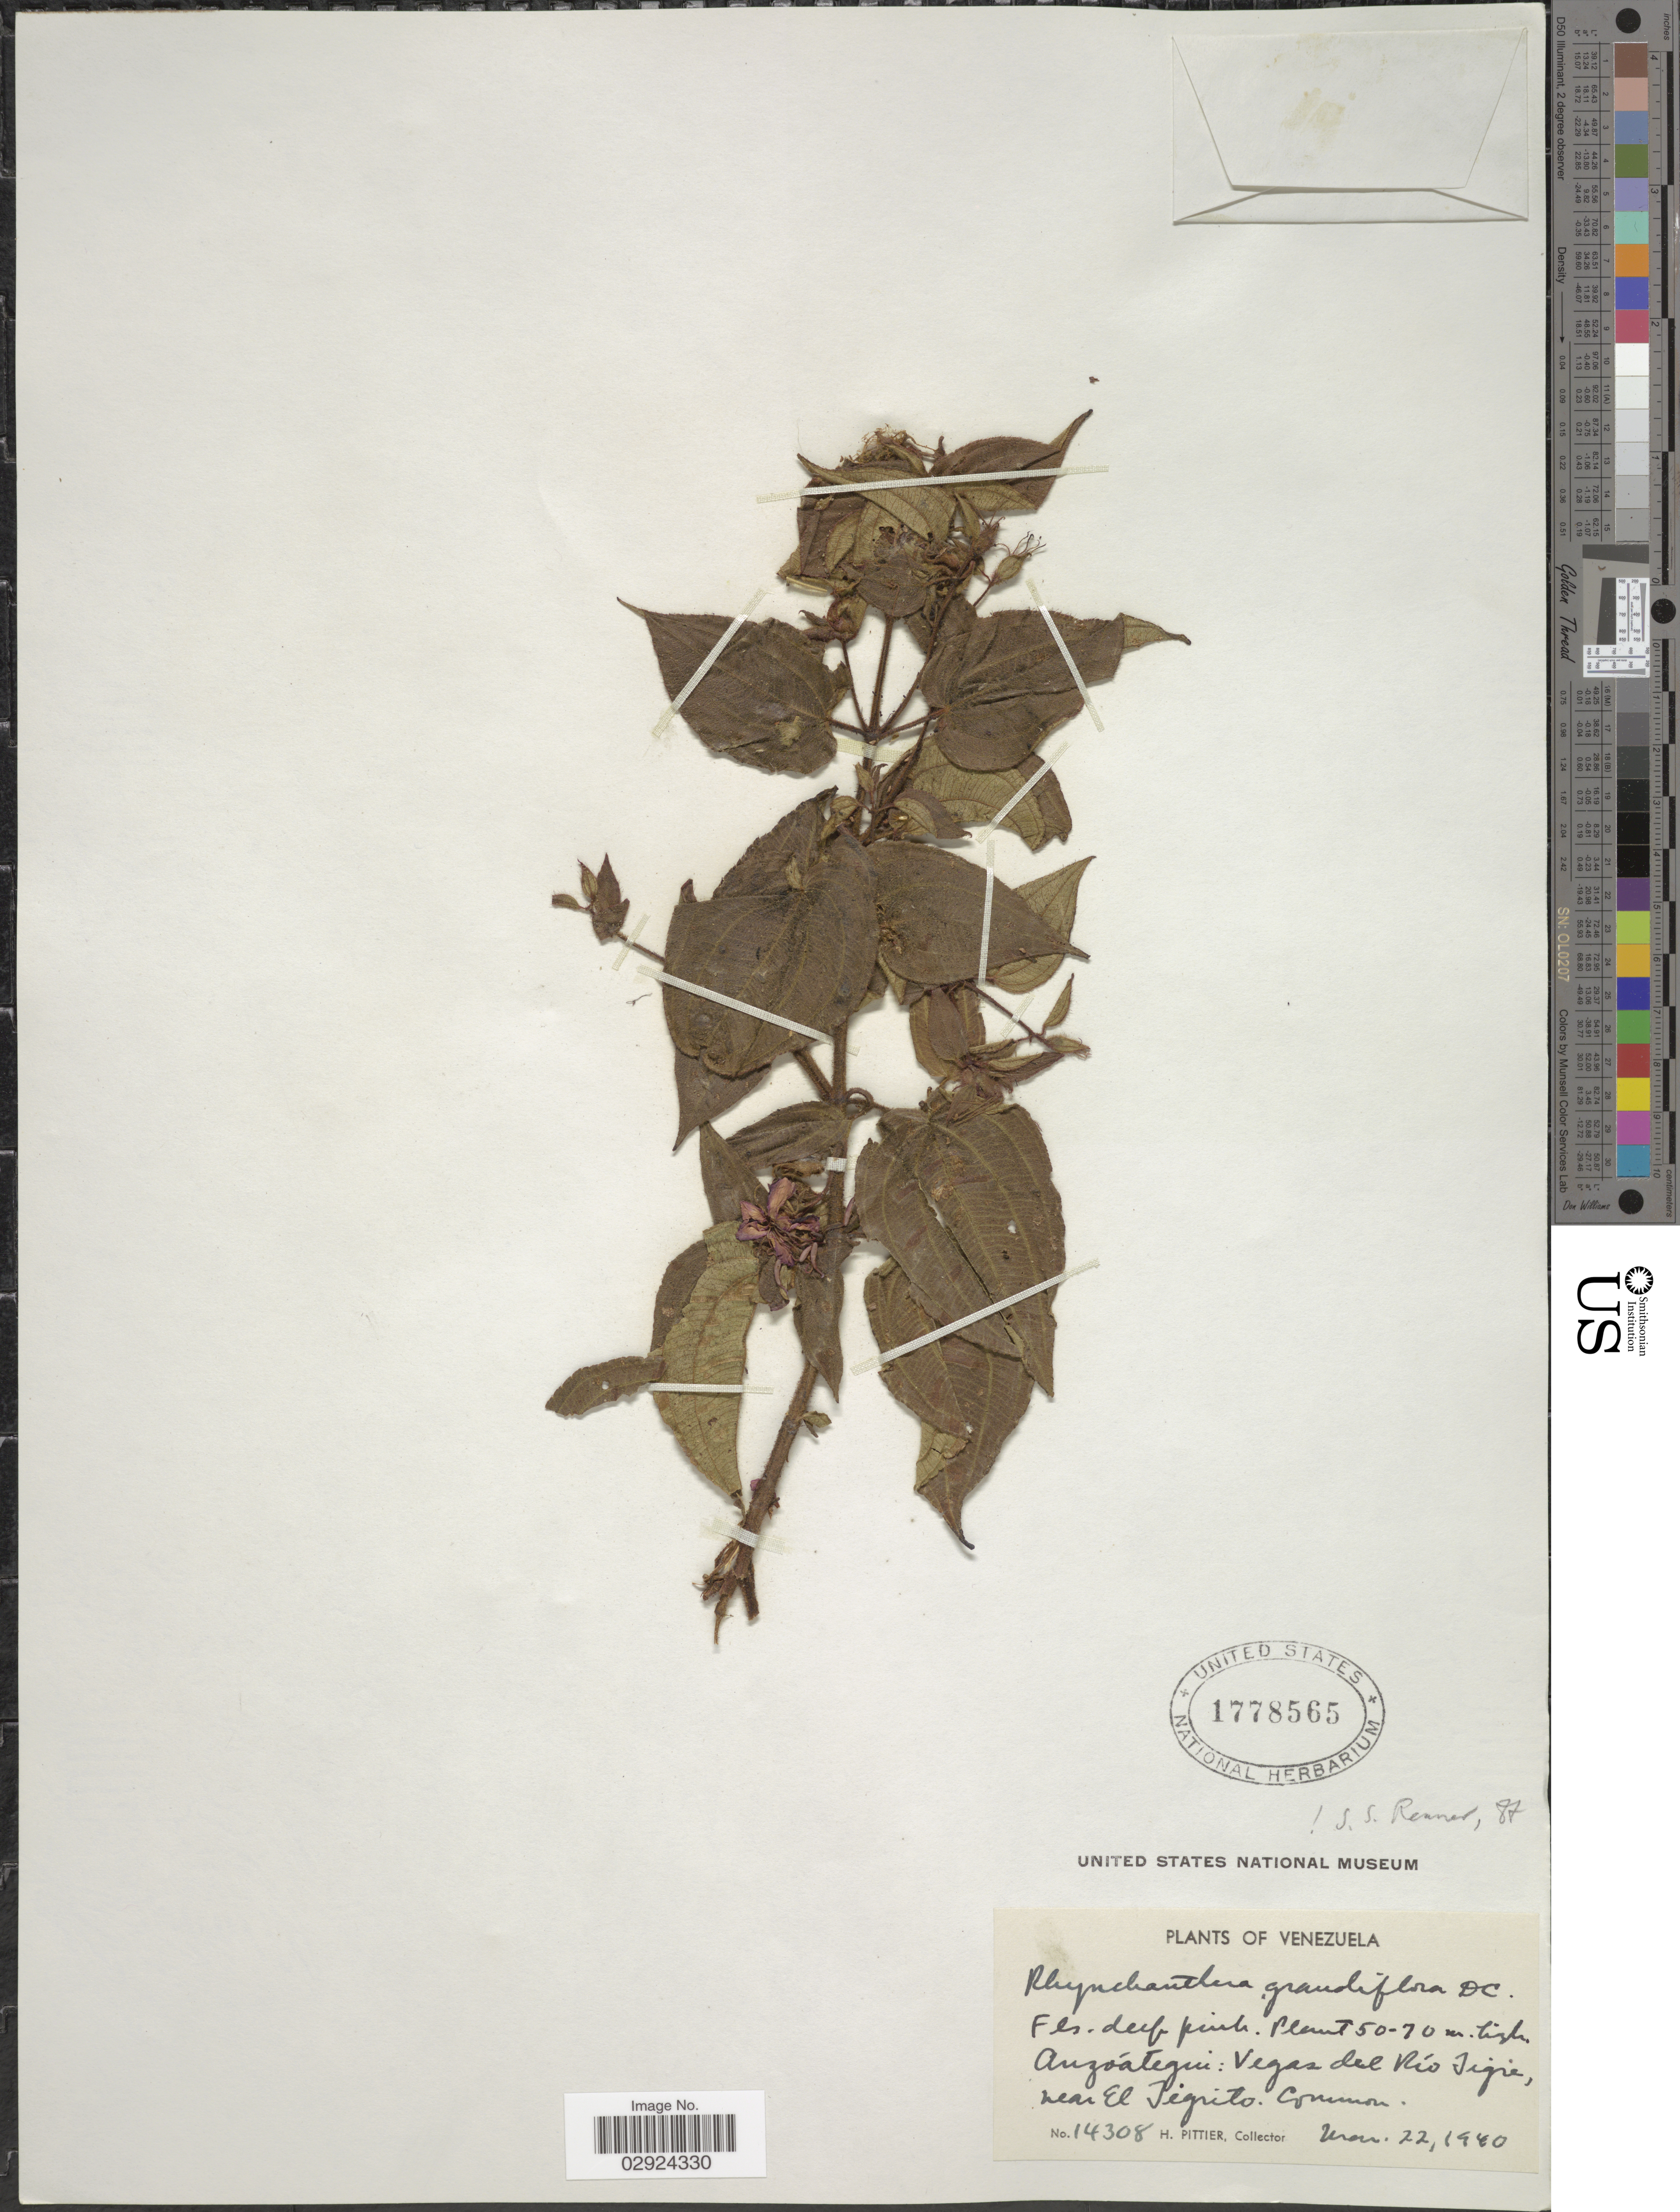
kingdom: Plantae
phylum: Tracheophyta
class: Magnoliopsida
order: Myrtales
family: Melastomataceae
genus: Rhynchanthera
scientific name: Rhynchanthera grandiflora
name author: (Aubl.) DC.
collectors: H. F. Pittier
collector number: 14308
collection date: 1940-03-22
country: Venezuela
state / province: Anzoategui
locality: Vegas del Río Tigre, near El Tegrito.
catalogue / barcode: US 1778565